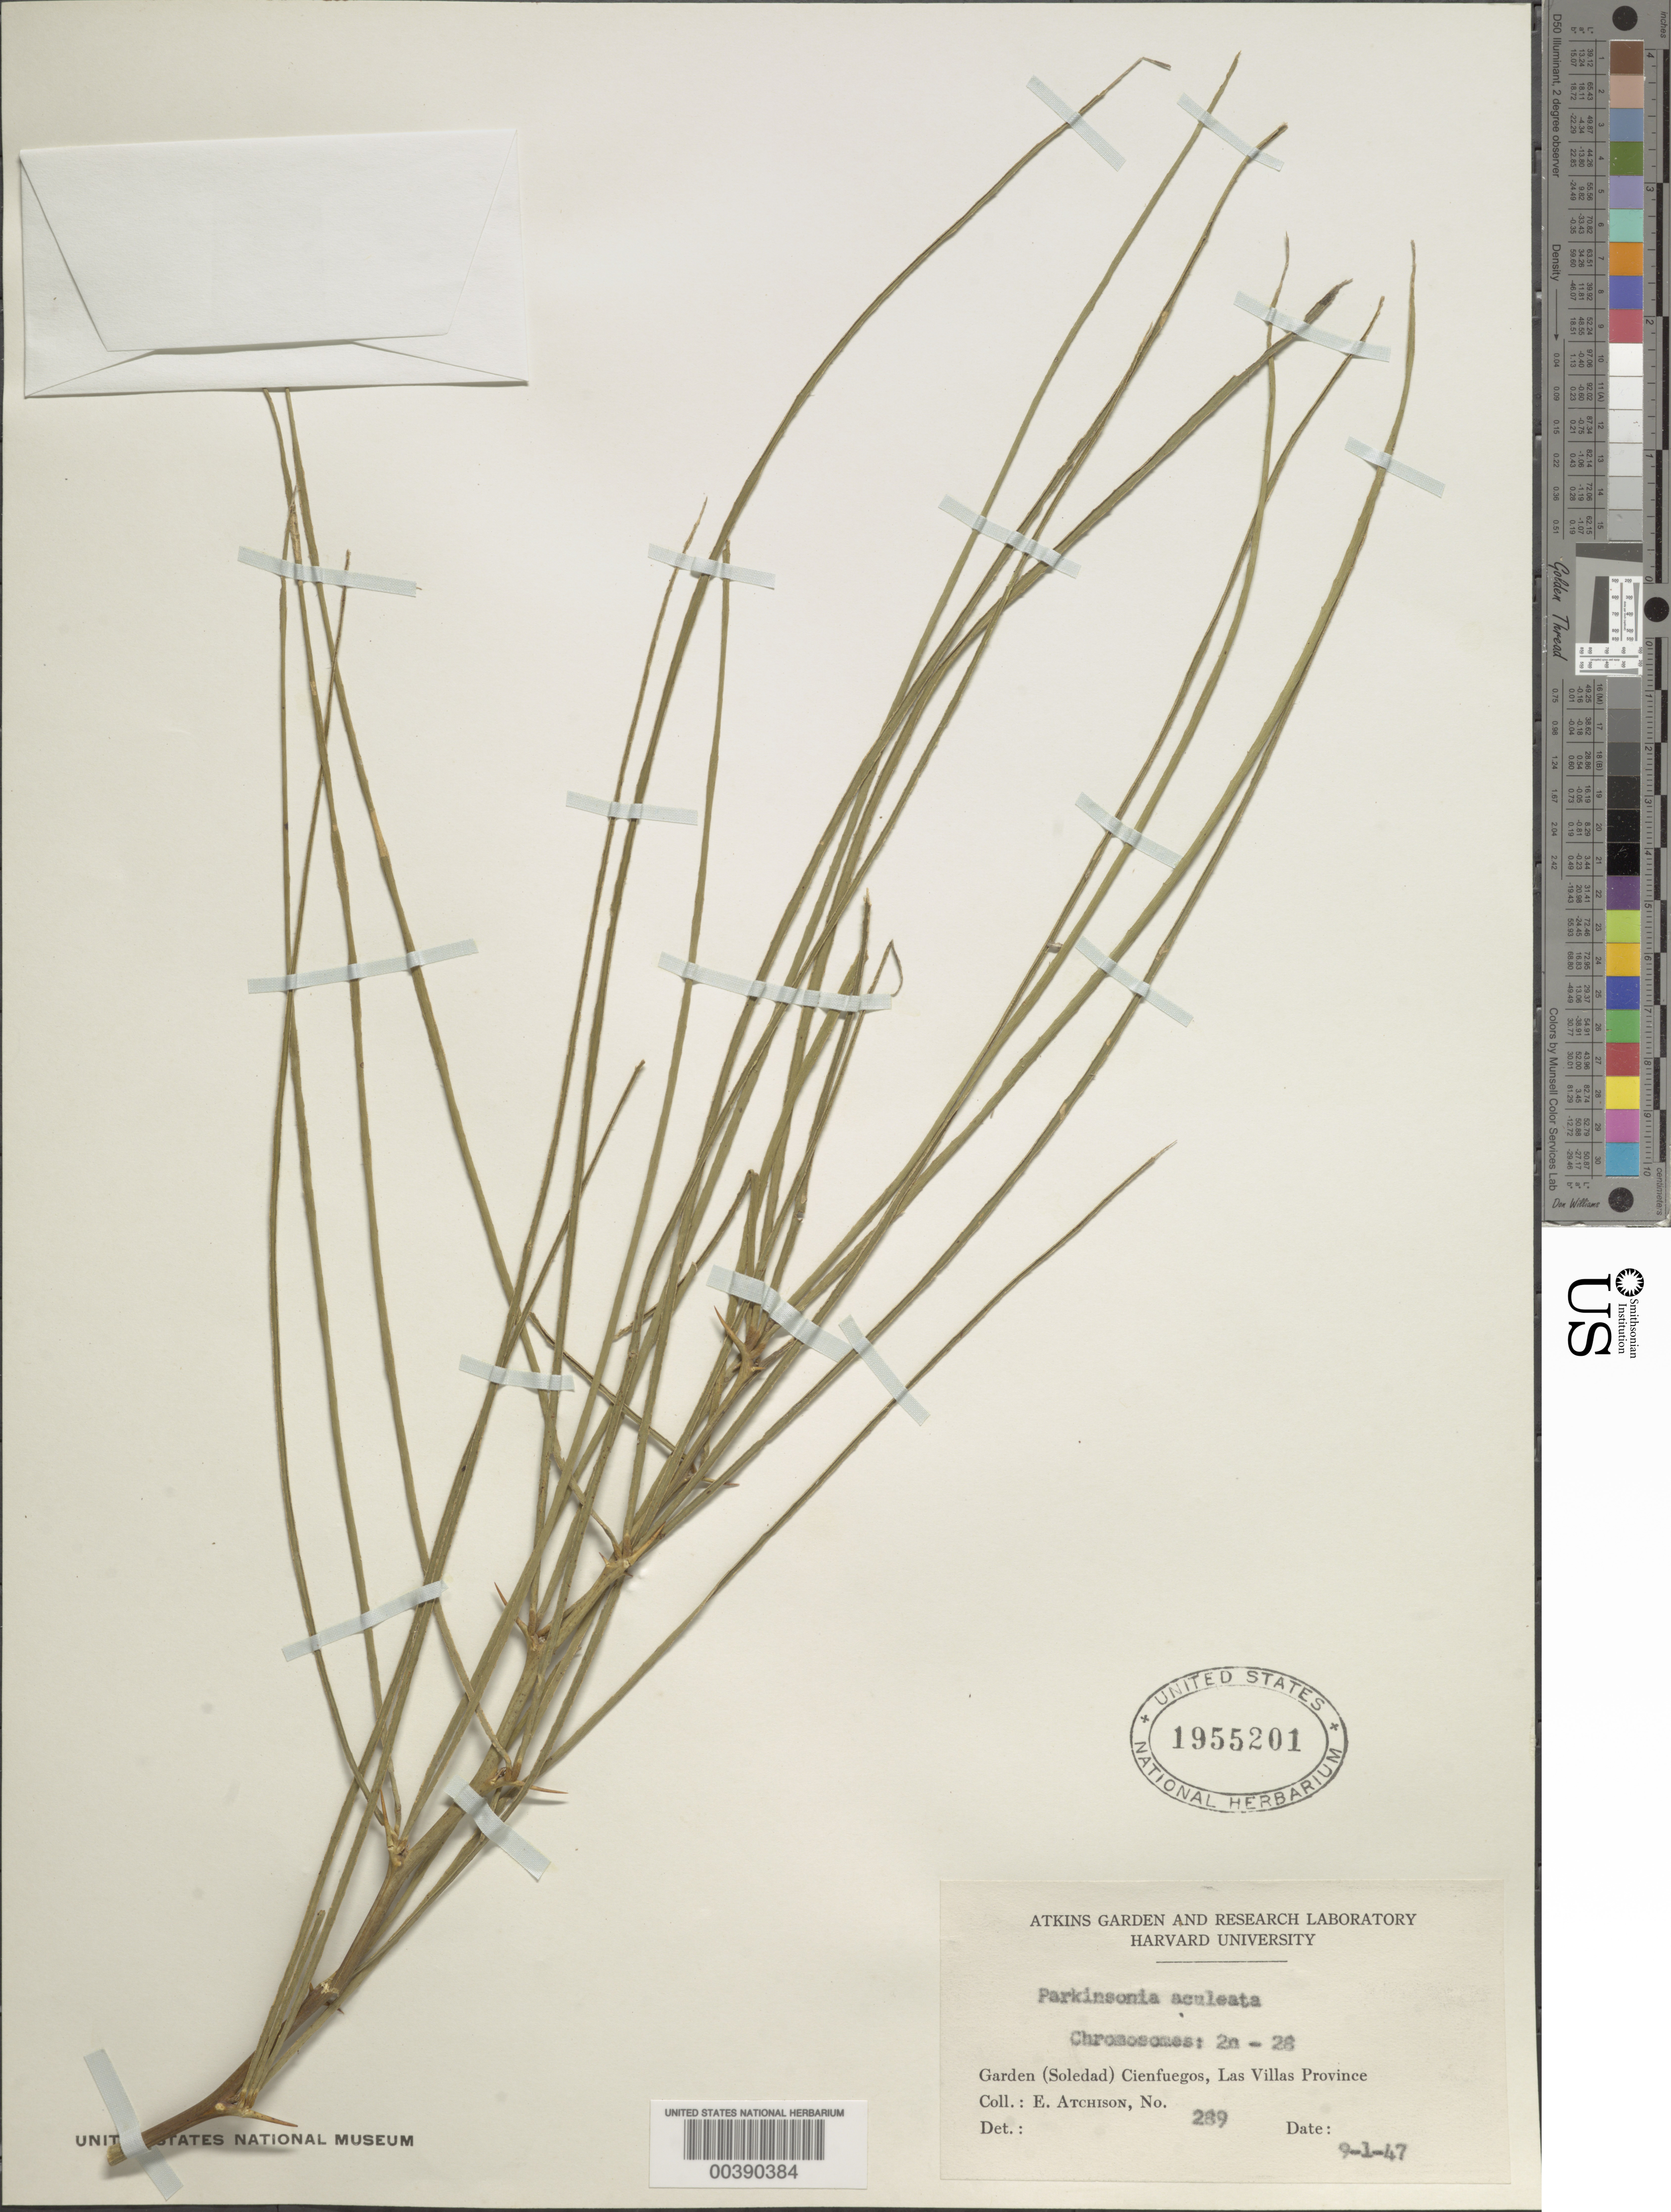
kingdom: Plantae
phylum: Tracheophyta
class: Magnoliopsida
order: Fabales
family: Fabaceae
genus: Parkinsonia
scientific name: Parkinsonia aculeata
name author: L.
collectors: E. Atchison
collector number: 289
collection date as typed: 09 Jan 1947 or 01 Sep 1947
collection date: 1947-01-09 or 1947-09-01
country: Cuba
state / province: Las Villas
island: Greater Antilles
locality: Garden, soledad, cienfuegos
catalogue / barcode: US 1955201